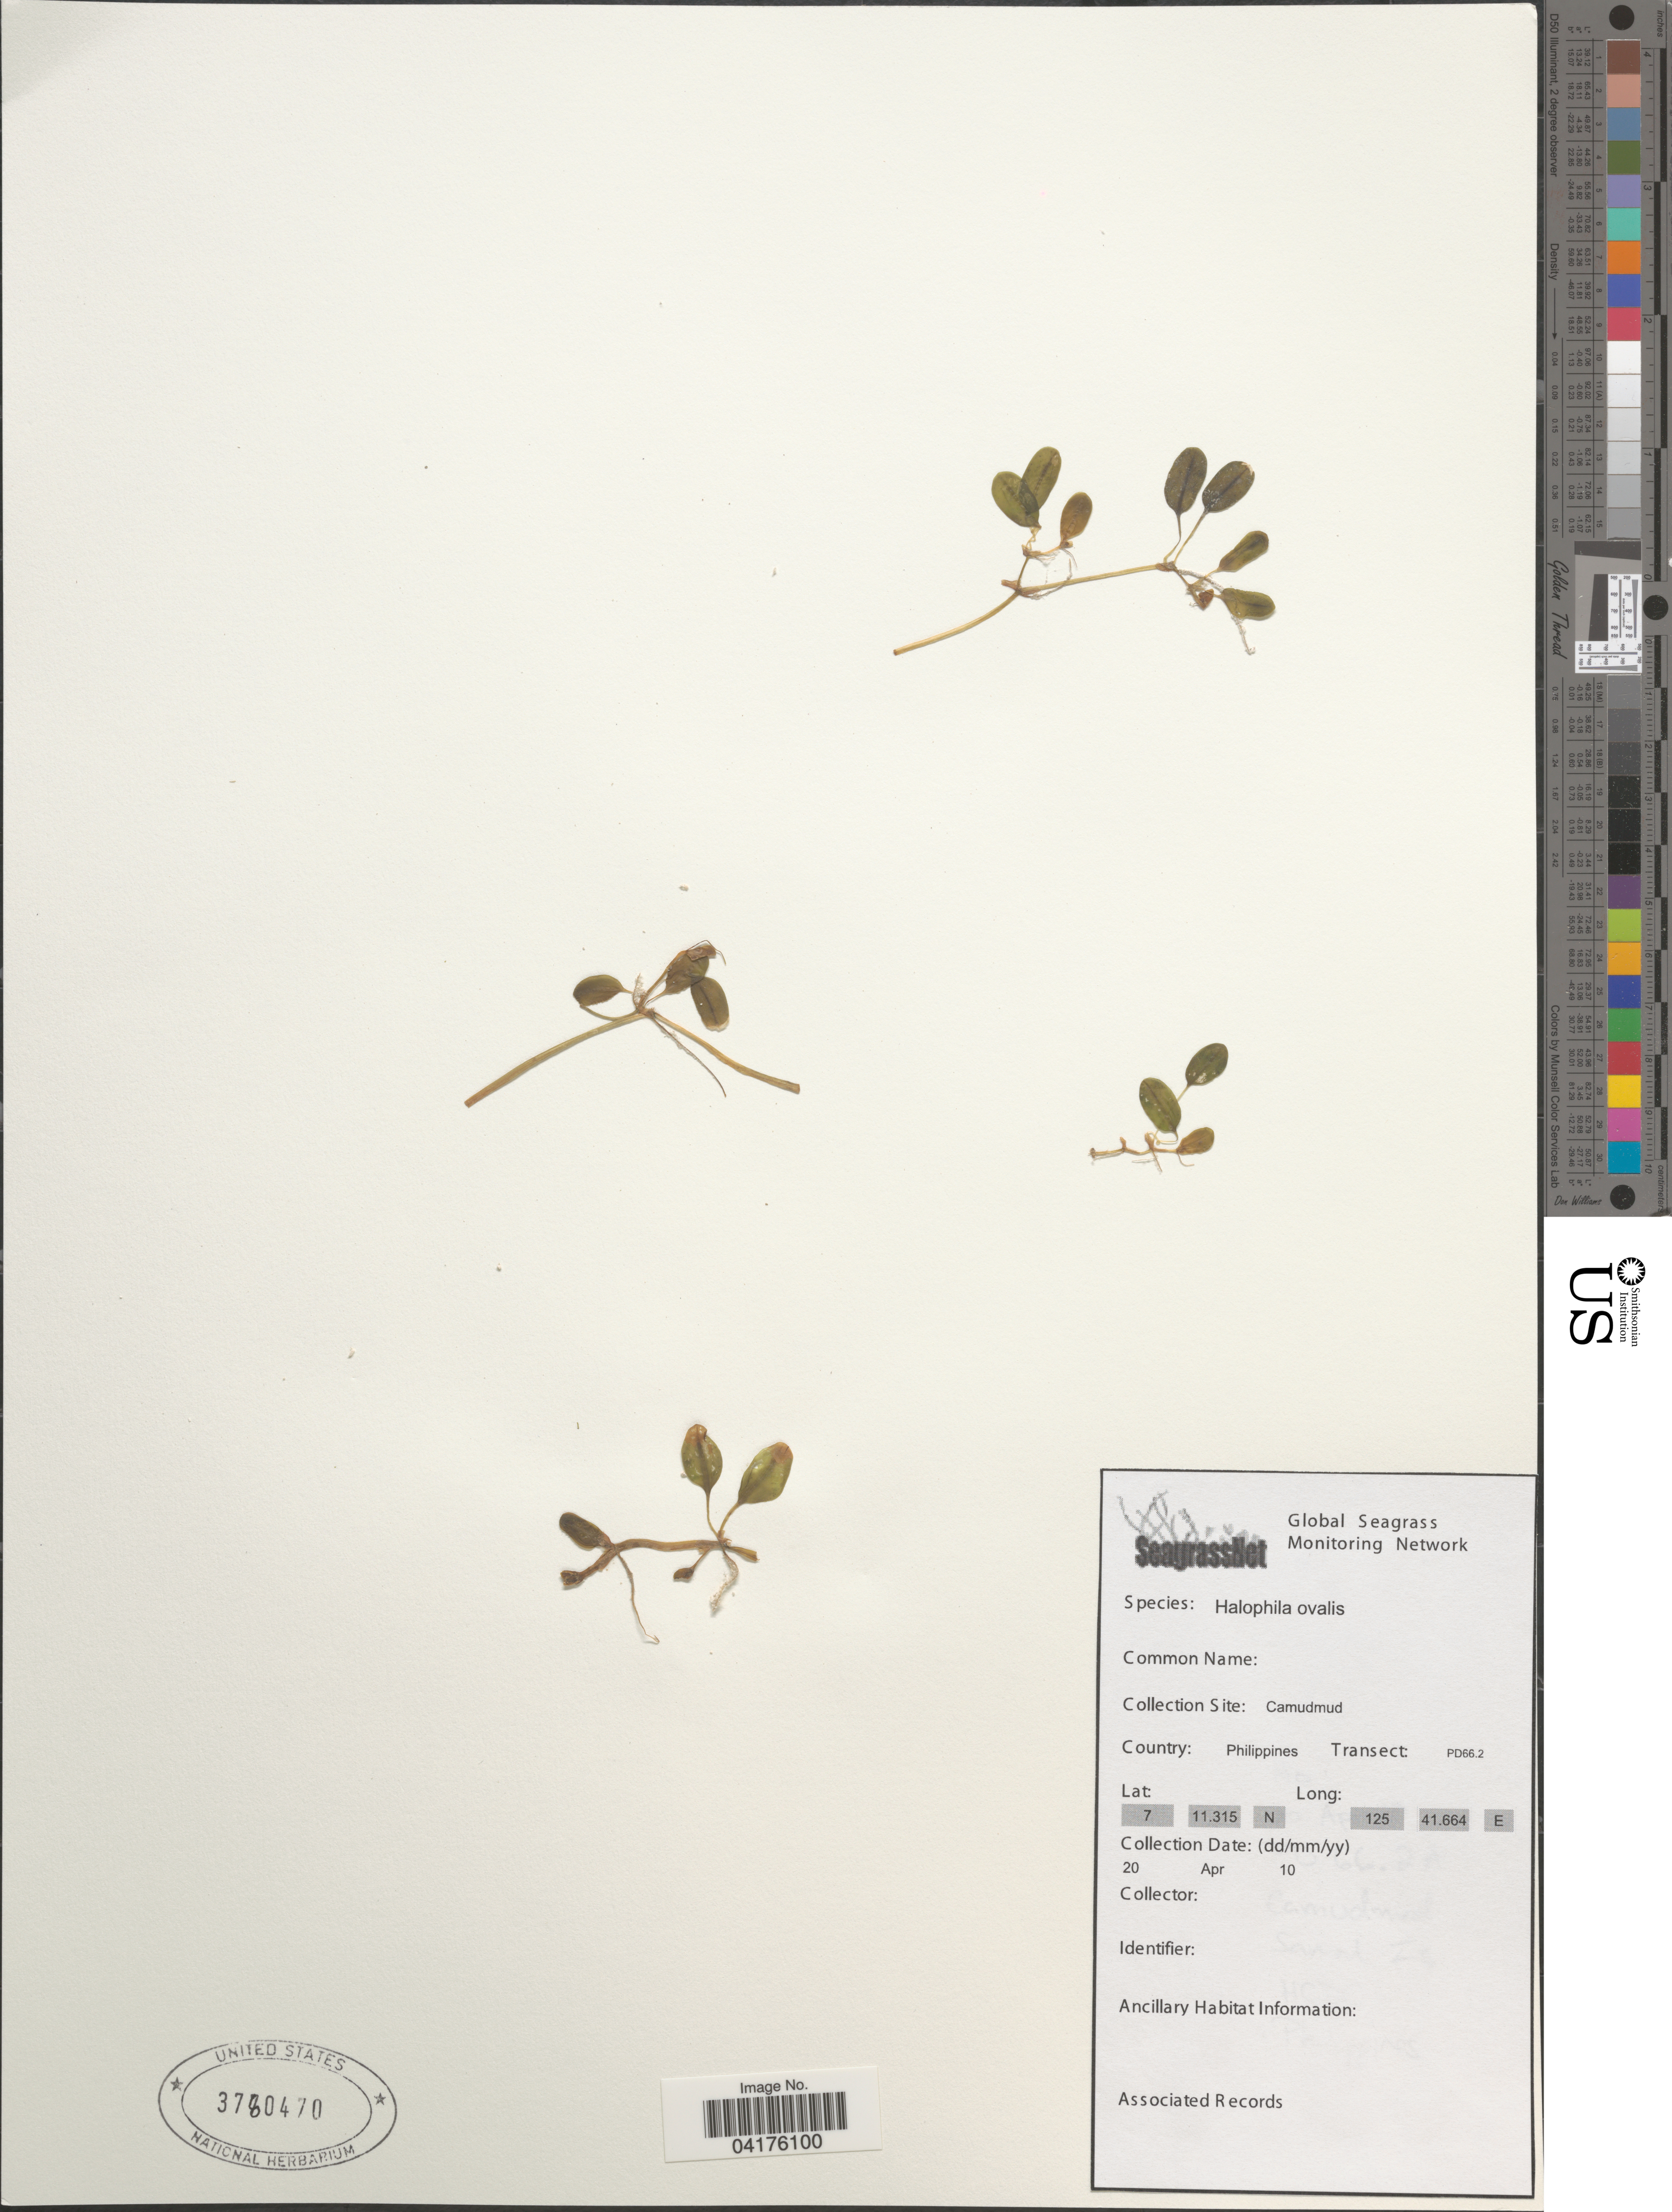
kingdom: Plantae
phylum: Tracheophyta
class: Liliopsida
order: Alismatales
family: Hydrocharitaceae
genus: Halophila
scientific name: Halophila ovalis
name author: (R. Br.) Hook. f.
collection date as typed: Transcribed d/m/y: 20/4/10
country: Philippines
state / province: Davao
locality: Camudmud. Transect: PD66.2.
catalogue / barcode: US 3780470